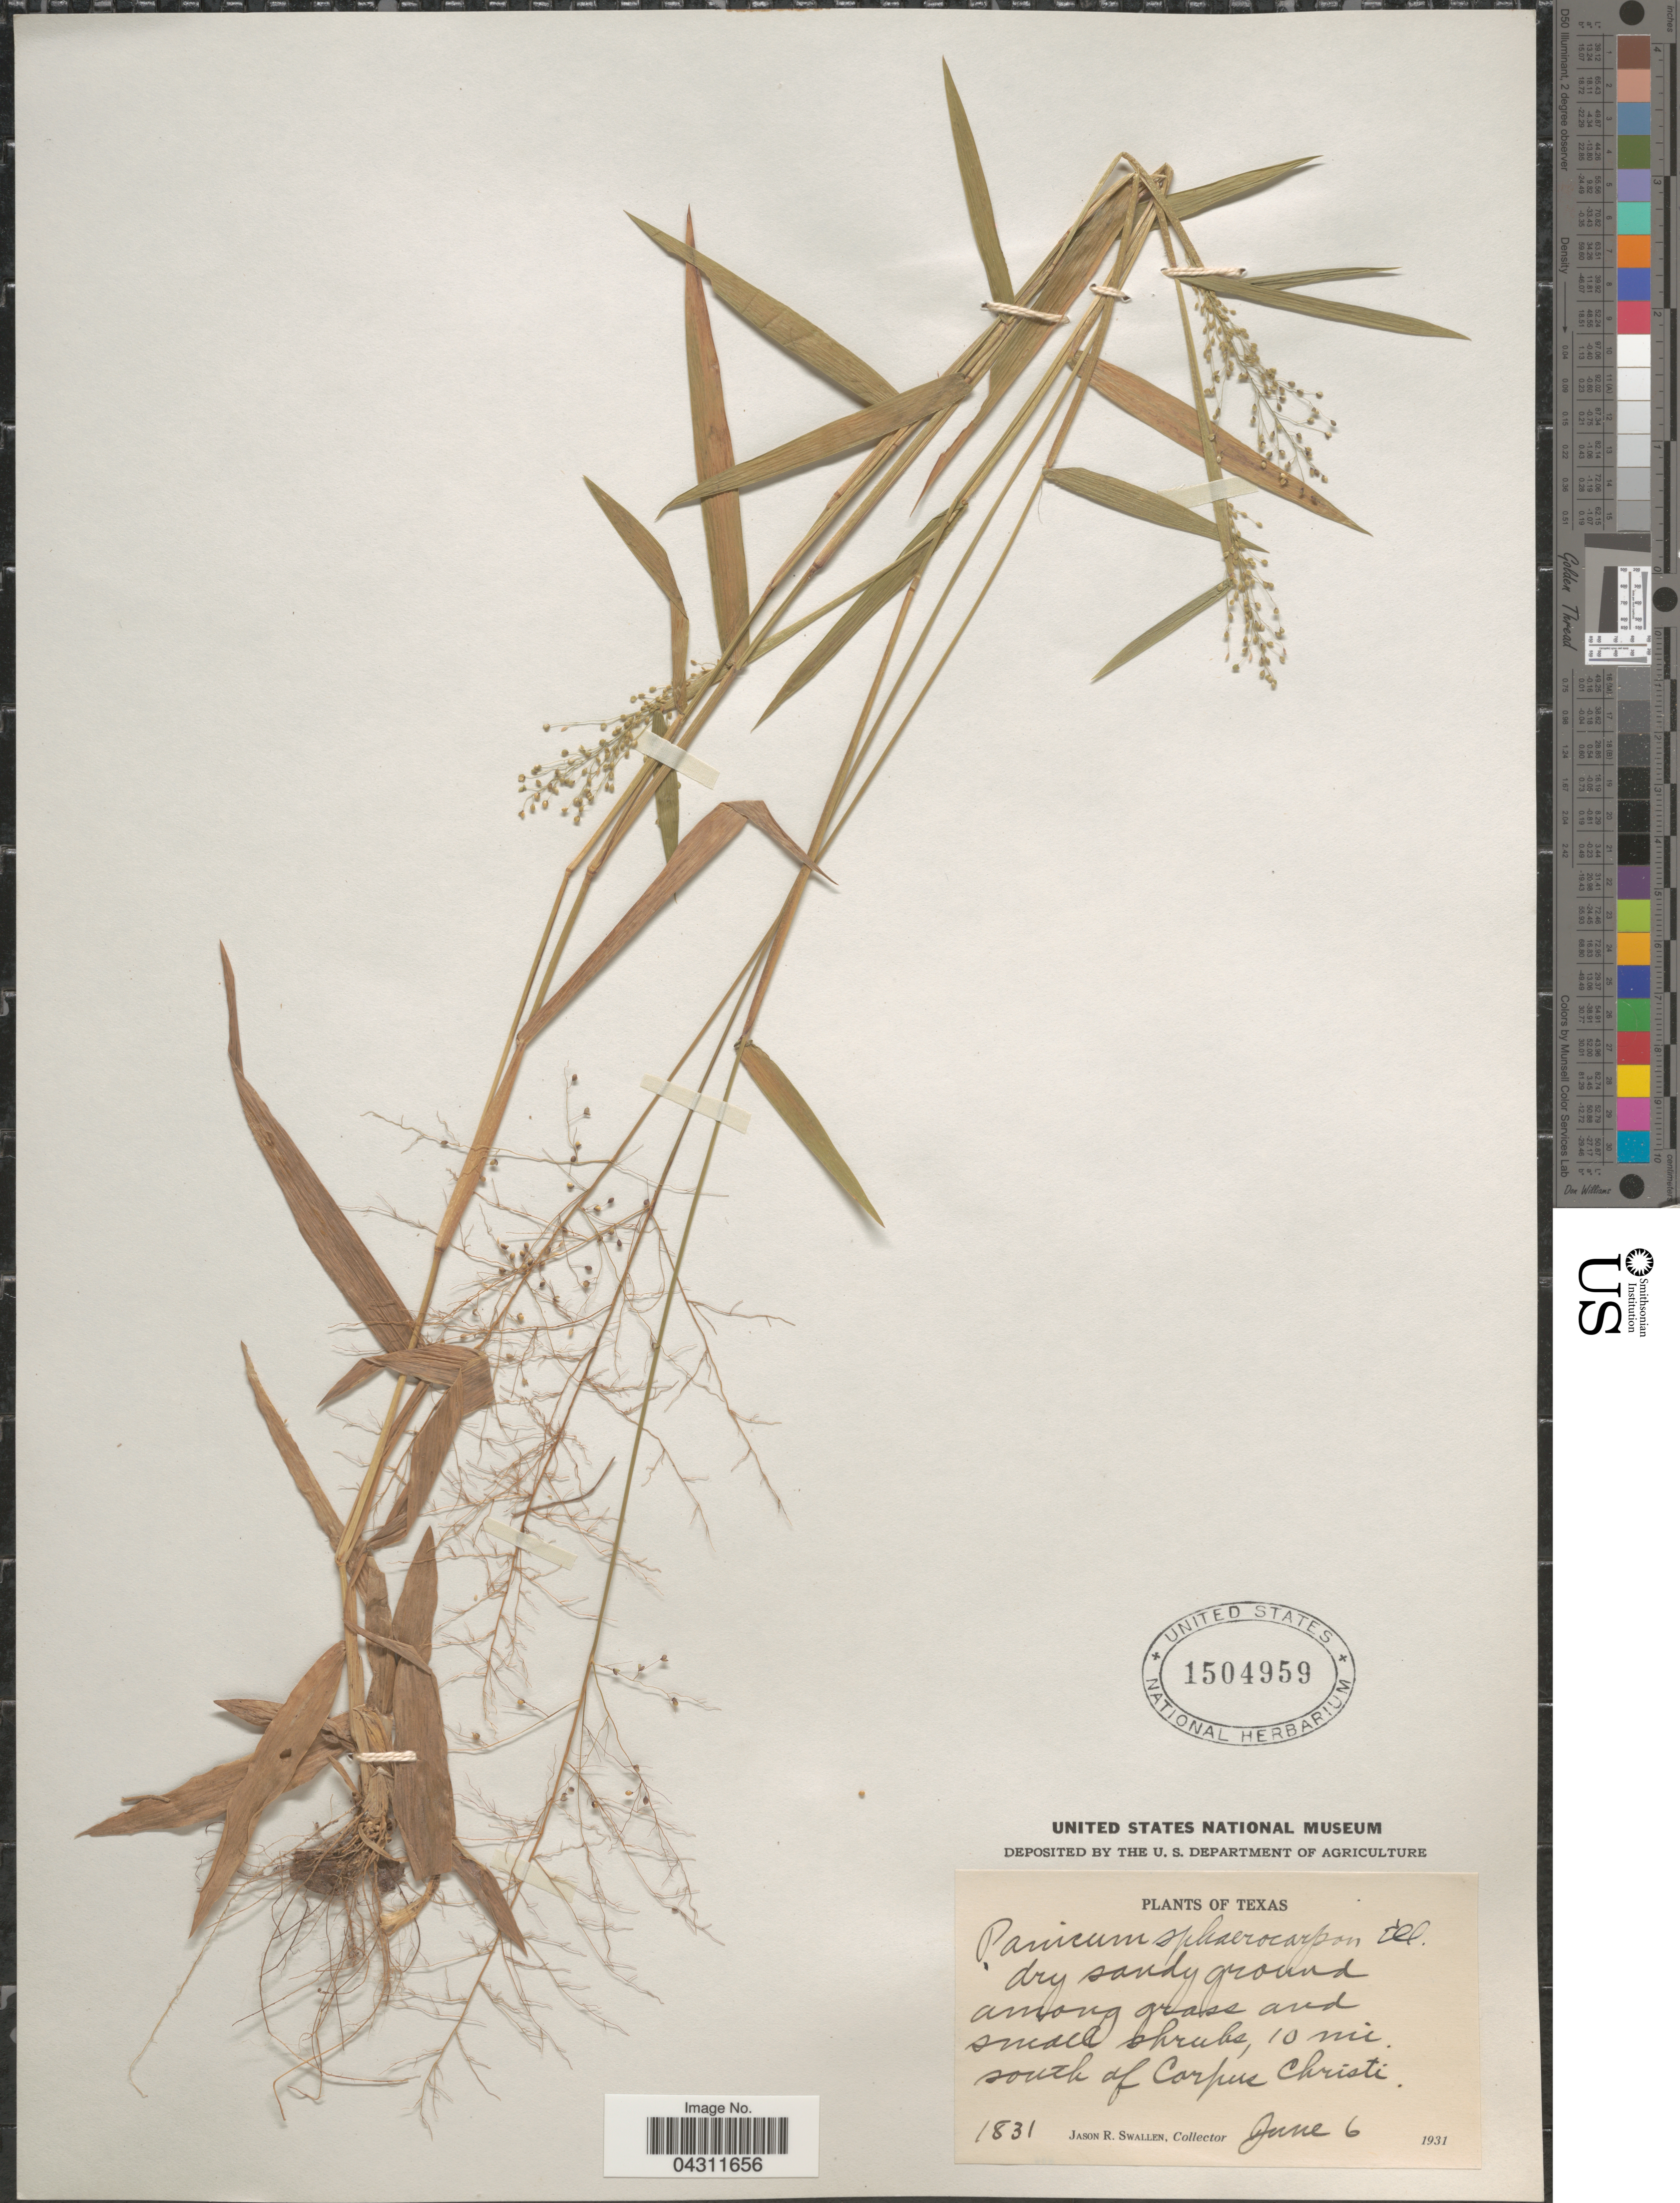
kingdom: Plantae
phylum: Tracheophyta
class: Liliopsida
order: Poales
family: Poaceae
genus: Dichanthelium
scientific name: Dichanthelium strigosum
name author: (Muhl. ex Elliott) Freckmann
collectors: J. R. Swallen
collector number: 1831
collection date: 1931-06-06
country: United States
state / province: Texas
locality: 10 mi. south of Corpus Christi.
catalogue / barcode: US 1504959